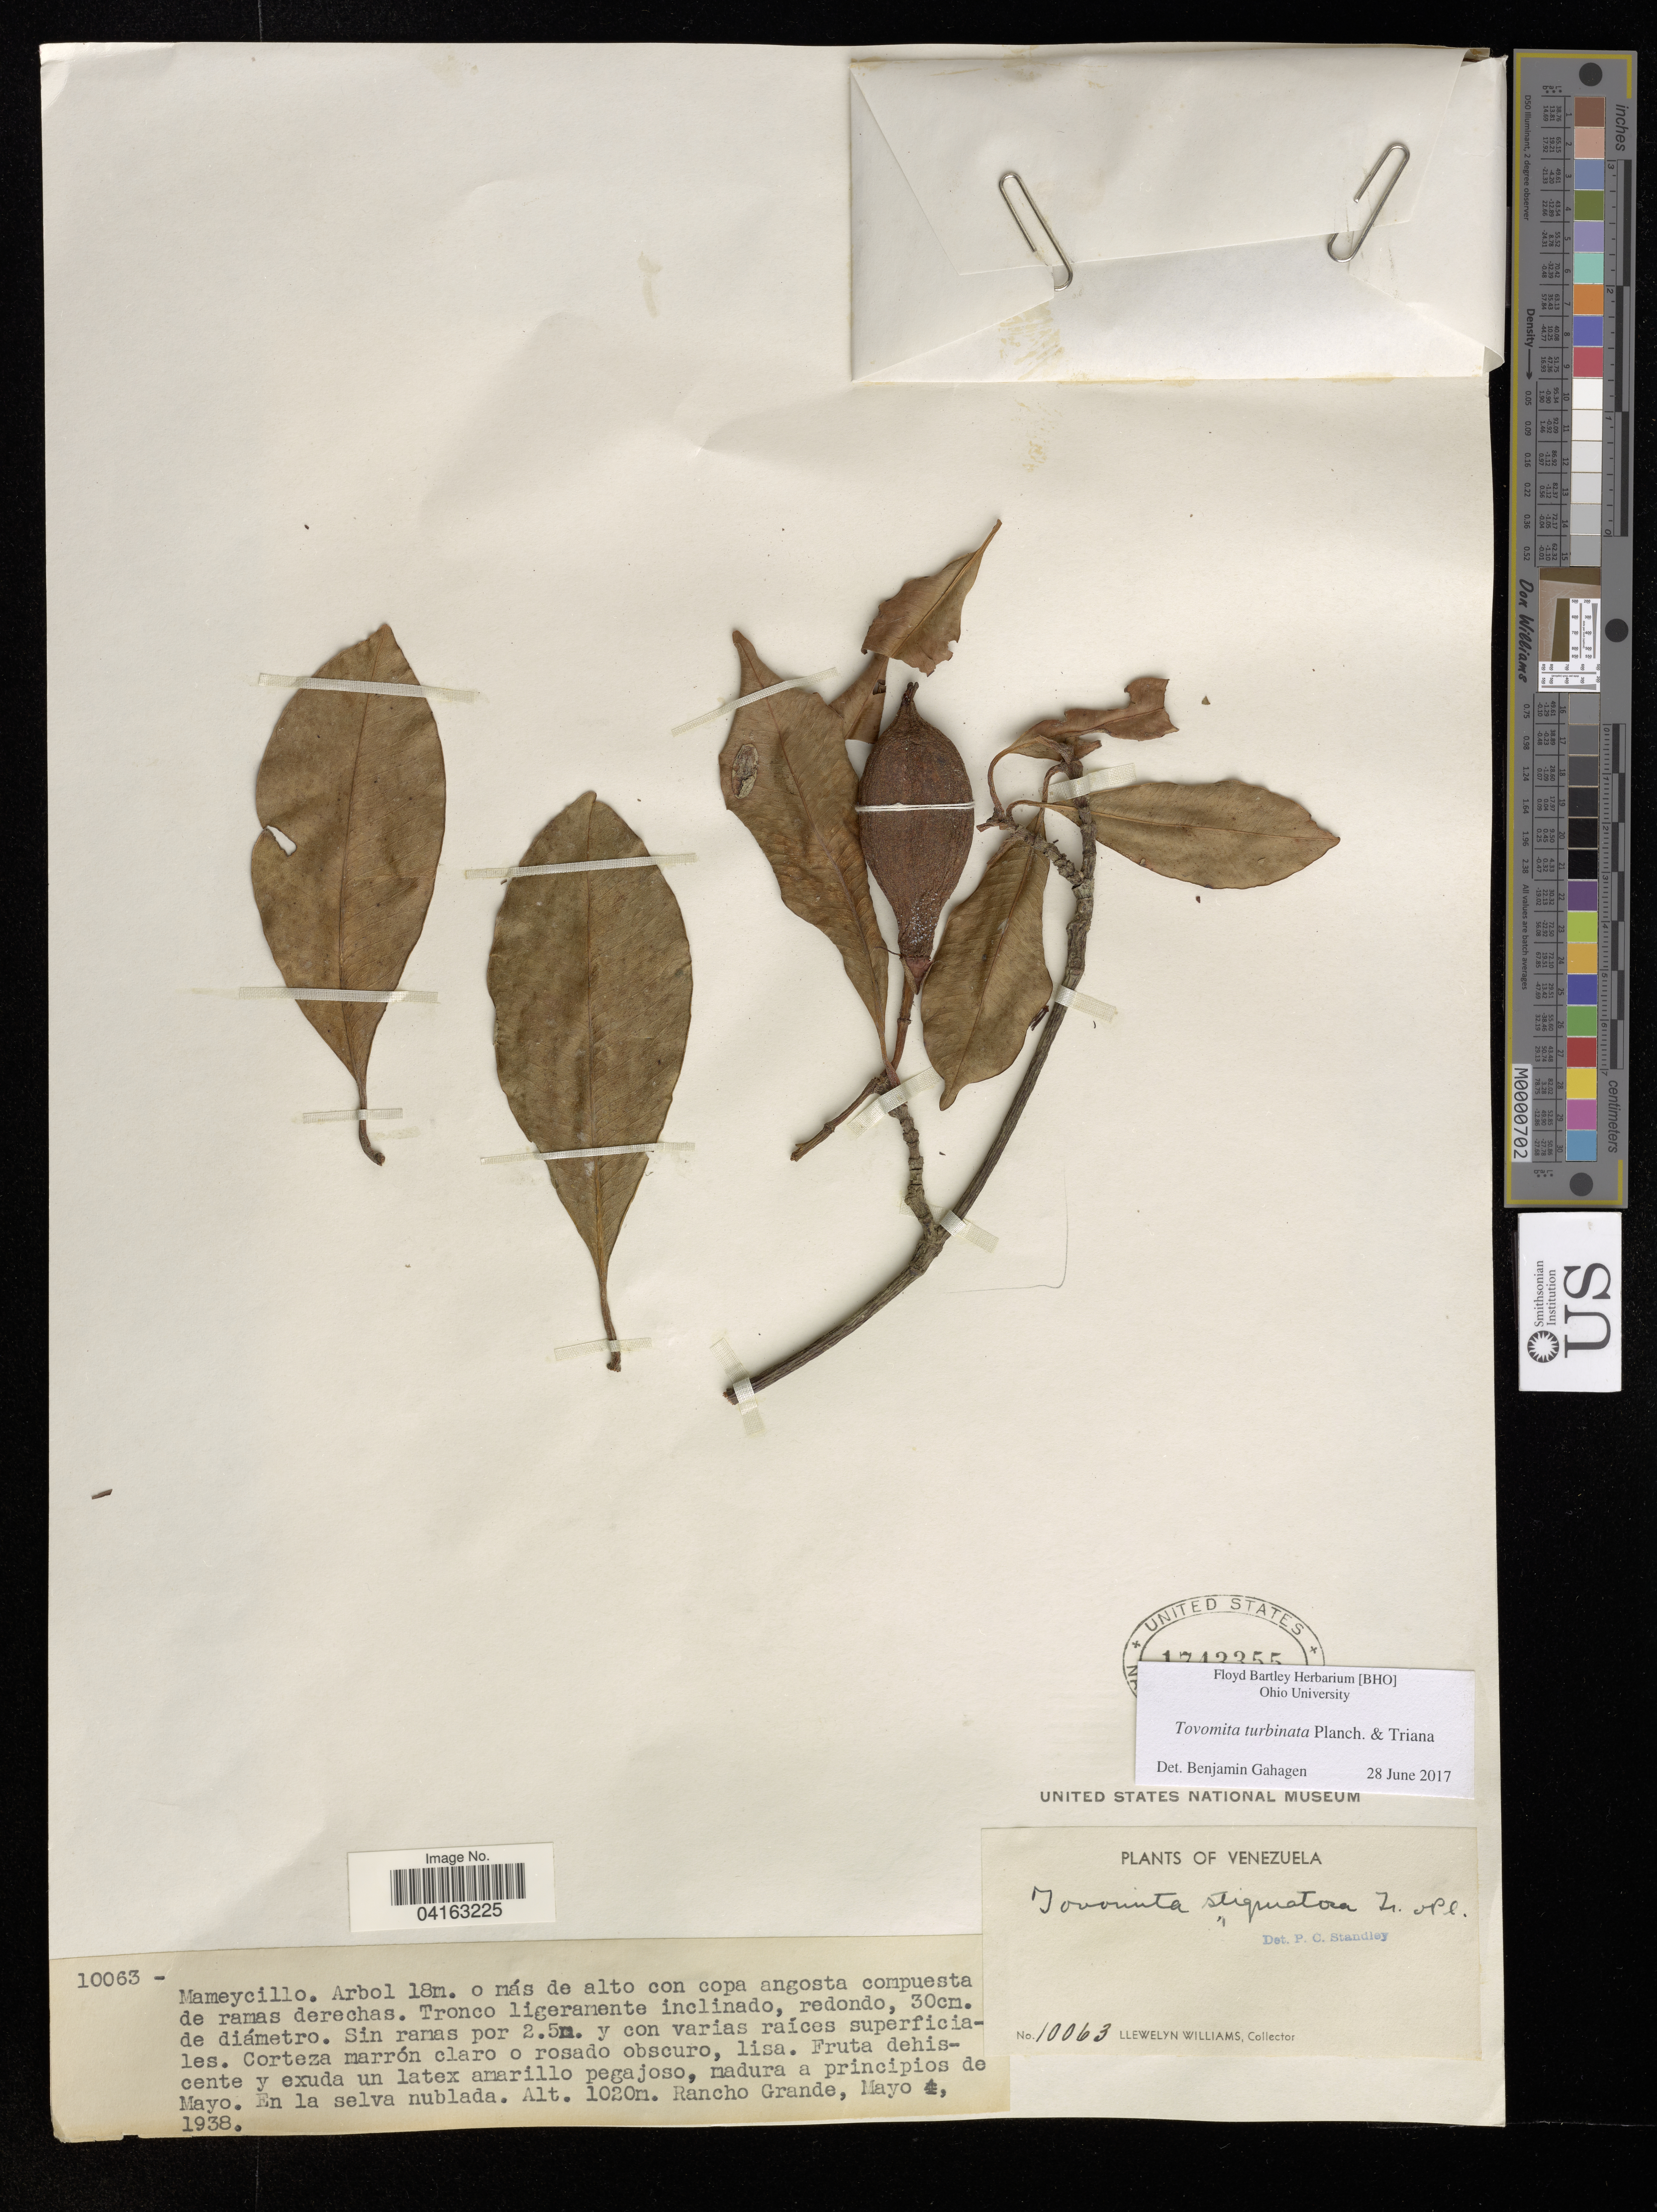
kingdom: Plantae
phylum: Tracheophyta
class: Magnoliopsida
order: Malpighiales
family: Clusiaceae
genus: Tovomita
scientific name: Tovomita stigmatosa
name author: Planch. & Triana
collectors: Ll. Williams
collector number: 10063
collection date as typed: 1938 MAY 4?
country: Venezuela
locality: Mameycillo. Arbol 18m. o más de alto con copa angosta compuesta de ramas derechas.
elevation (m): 1020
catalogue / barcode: US 1743355